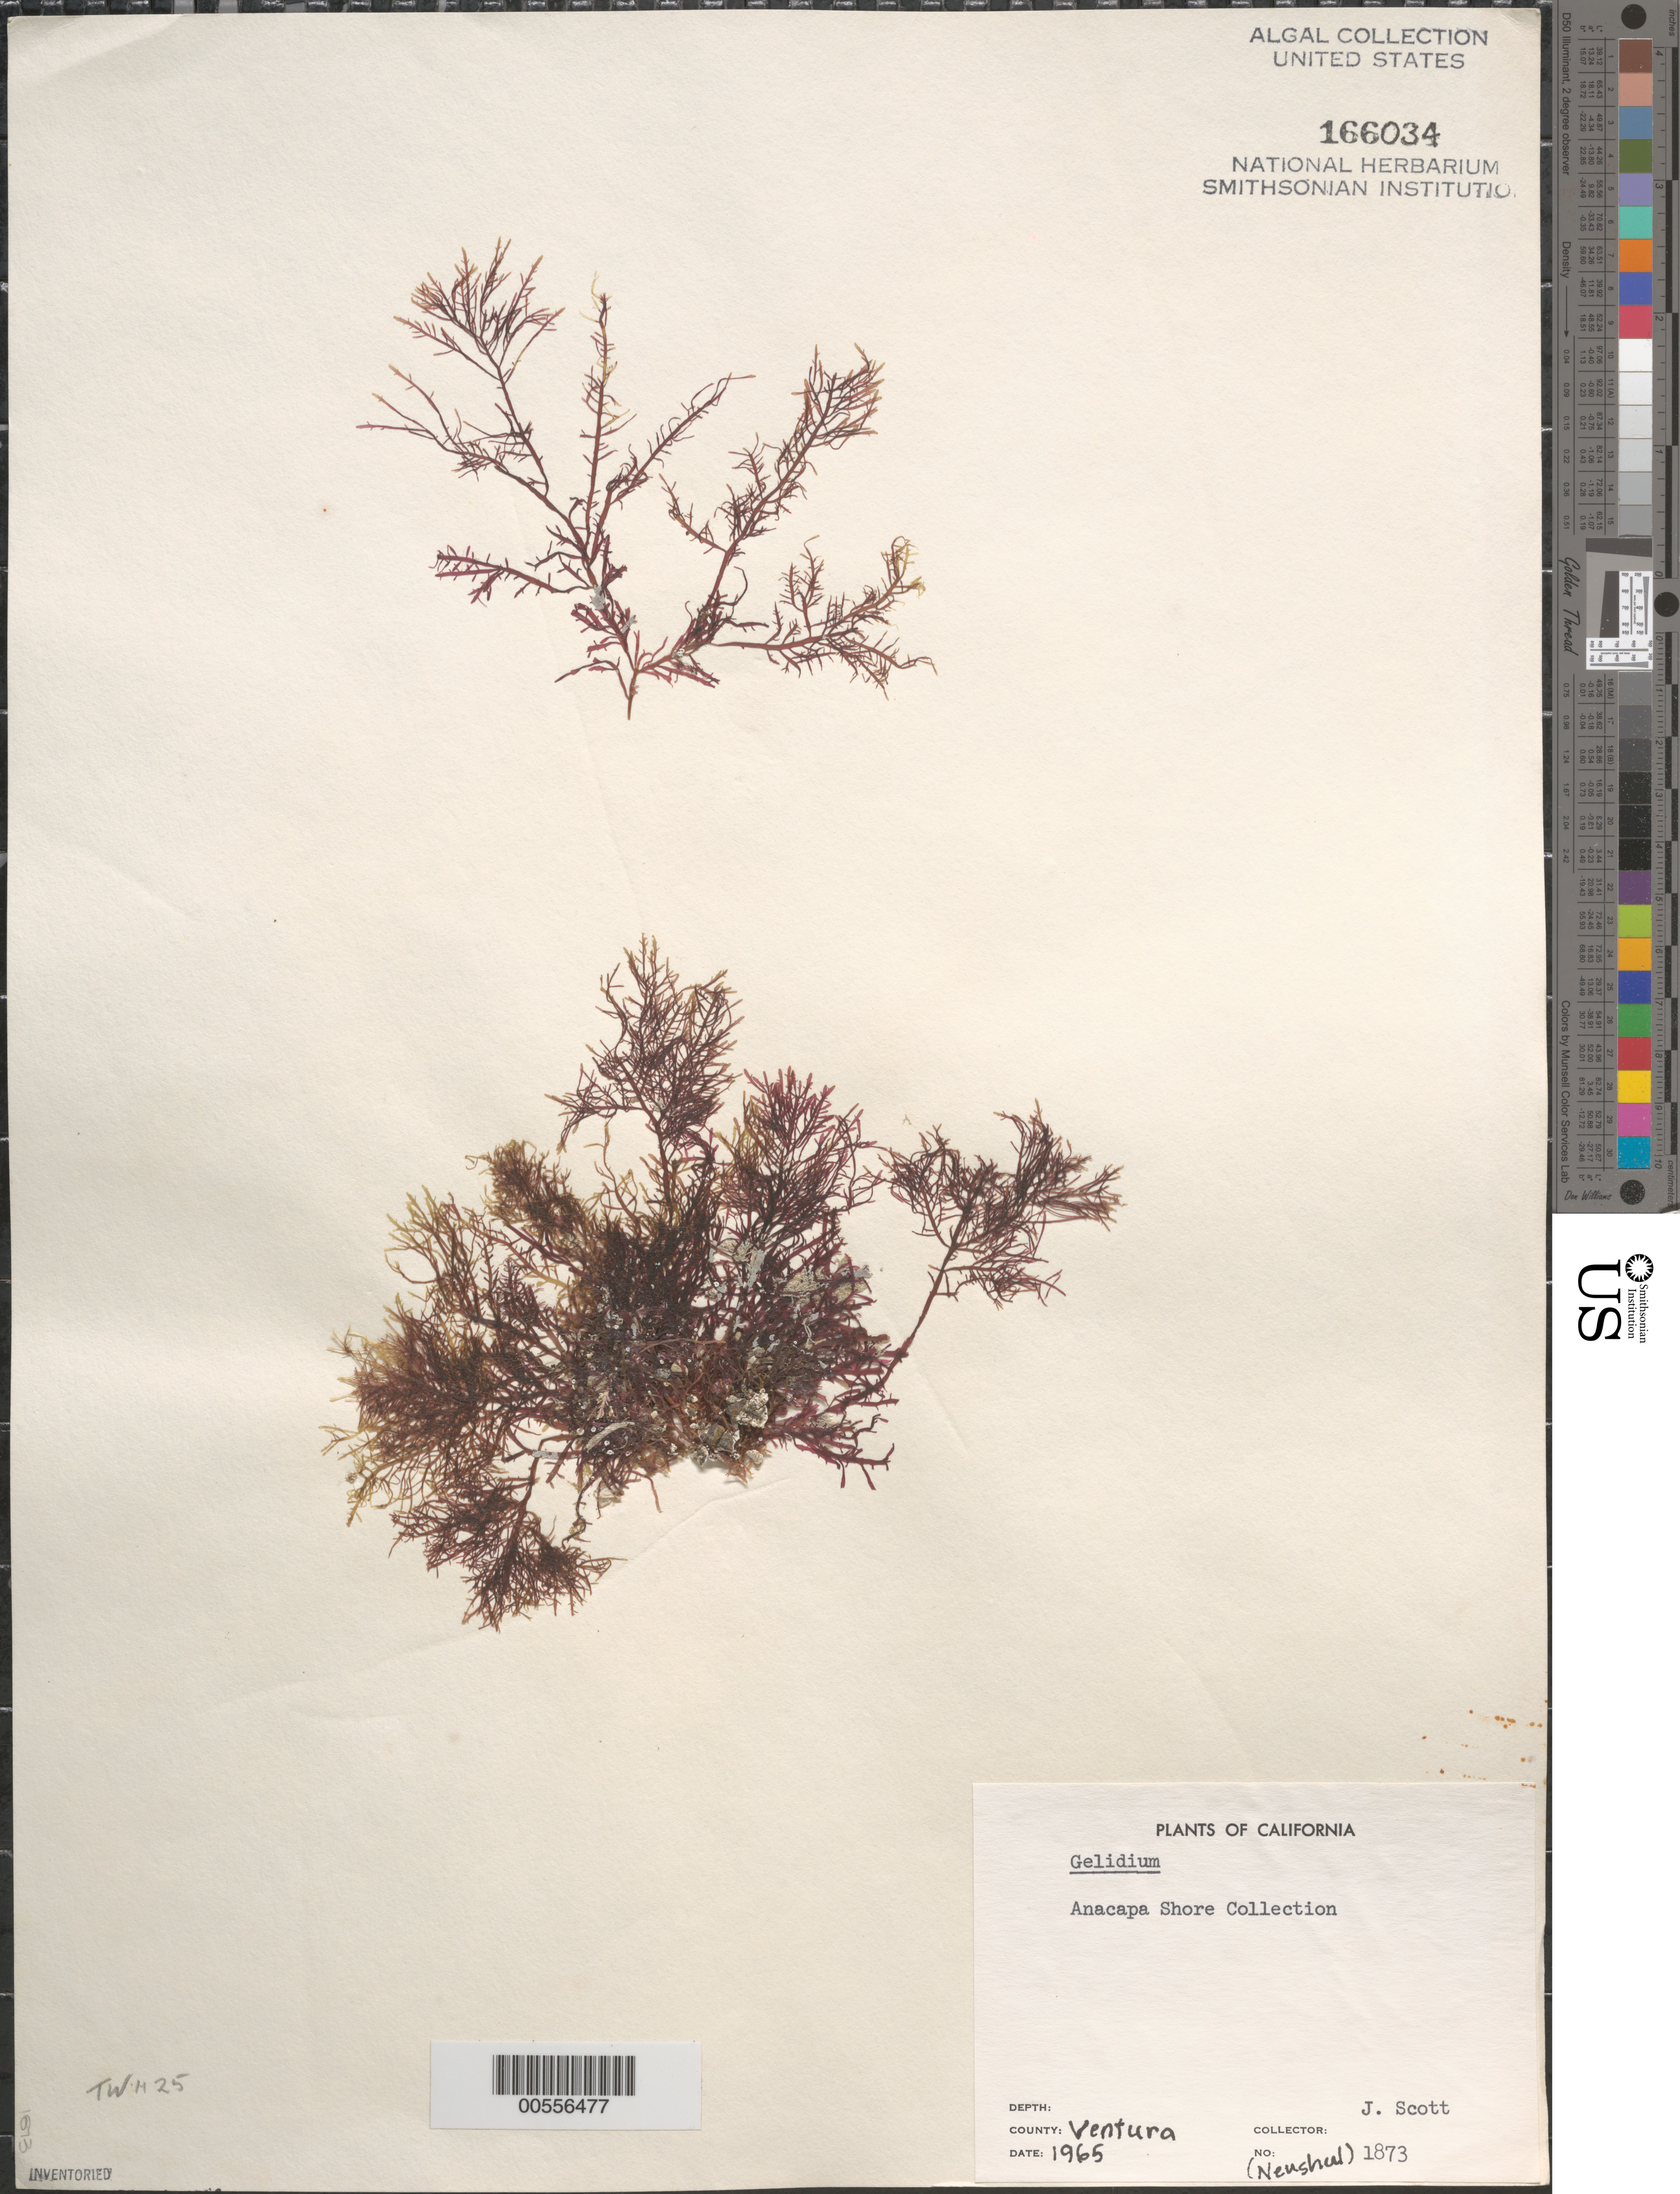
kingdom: Plantae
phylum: Rhodophyta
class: Florideophyceae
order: Gelidiales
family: Gelidiaceae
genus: Gelidium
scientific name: Gelidium sp.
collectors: J. Scott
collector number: Neushul 1873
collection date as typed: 1965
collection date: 1965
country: United States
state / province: California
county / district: Ventura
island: Anacapa Island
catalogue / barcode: US 166034